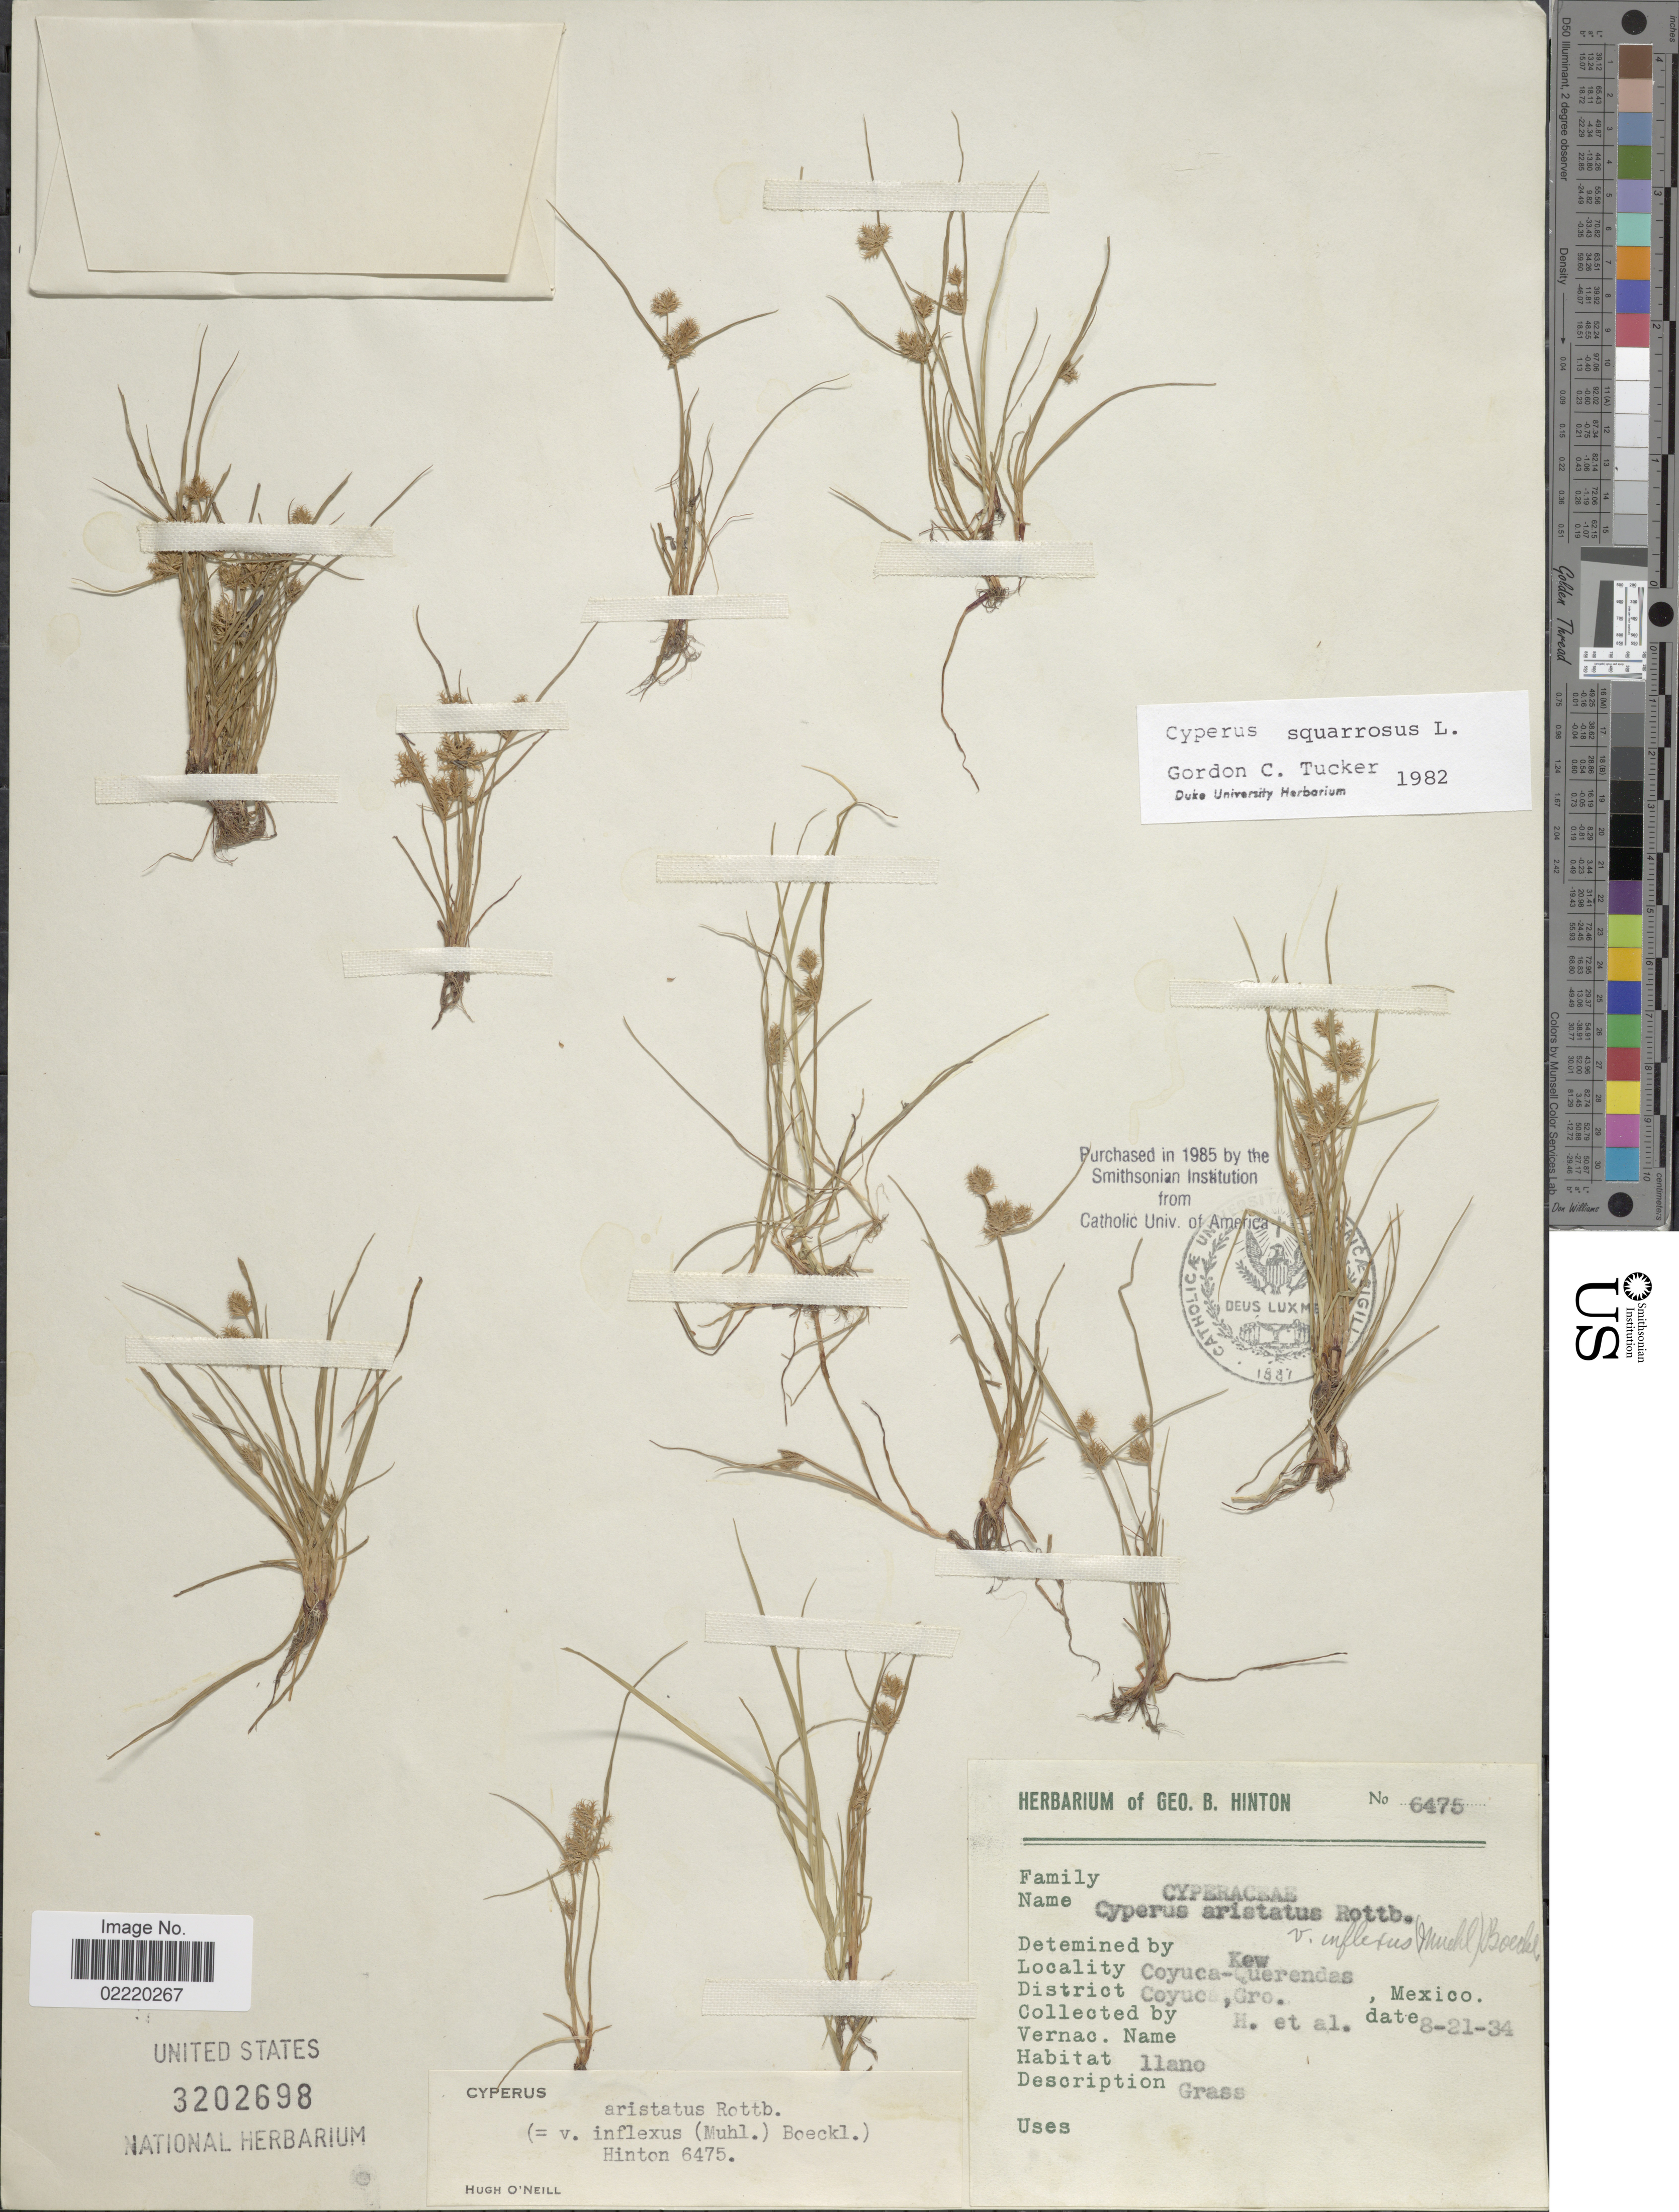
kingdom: Plantae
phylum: Tracheophyta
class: Liliopsida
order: Poales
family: Cyperaceae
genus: Cyperus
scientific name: Cyperus squarrosus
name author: L.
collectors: G. B. Hinton & et al.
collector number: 6475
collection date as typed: Transcribed d/m/y: 21/8/34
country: Mexico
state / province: Guerrero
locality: Coyuca-Querendas, District Coyuca, Gro.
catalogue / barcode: US 3202698